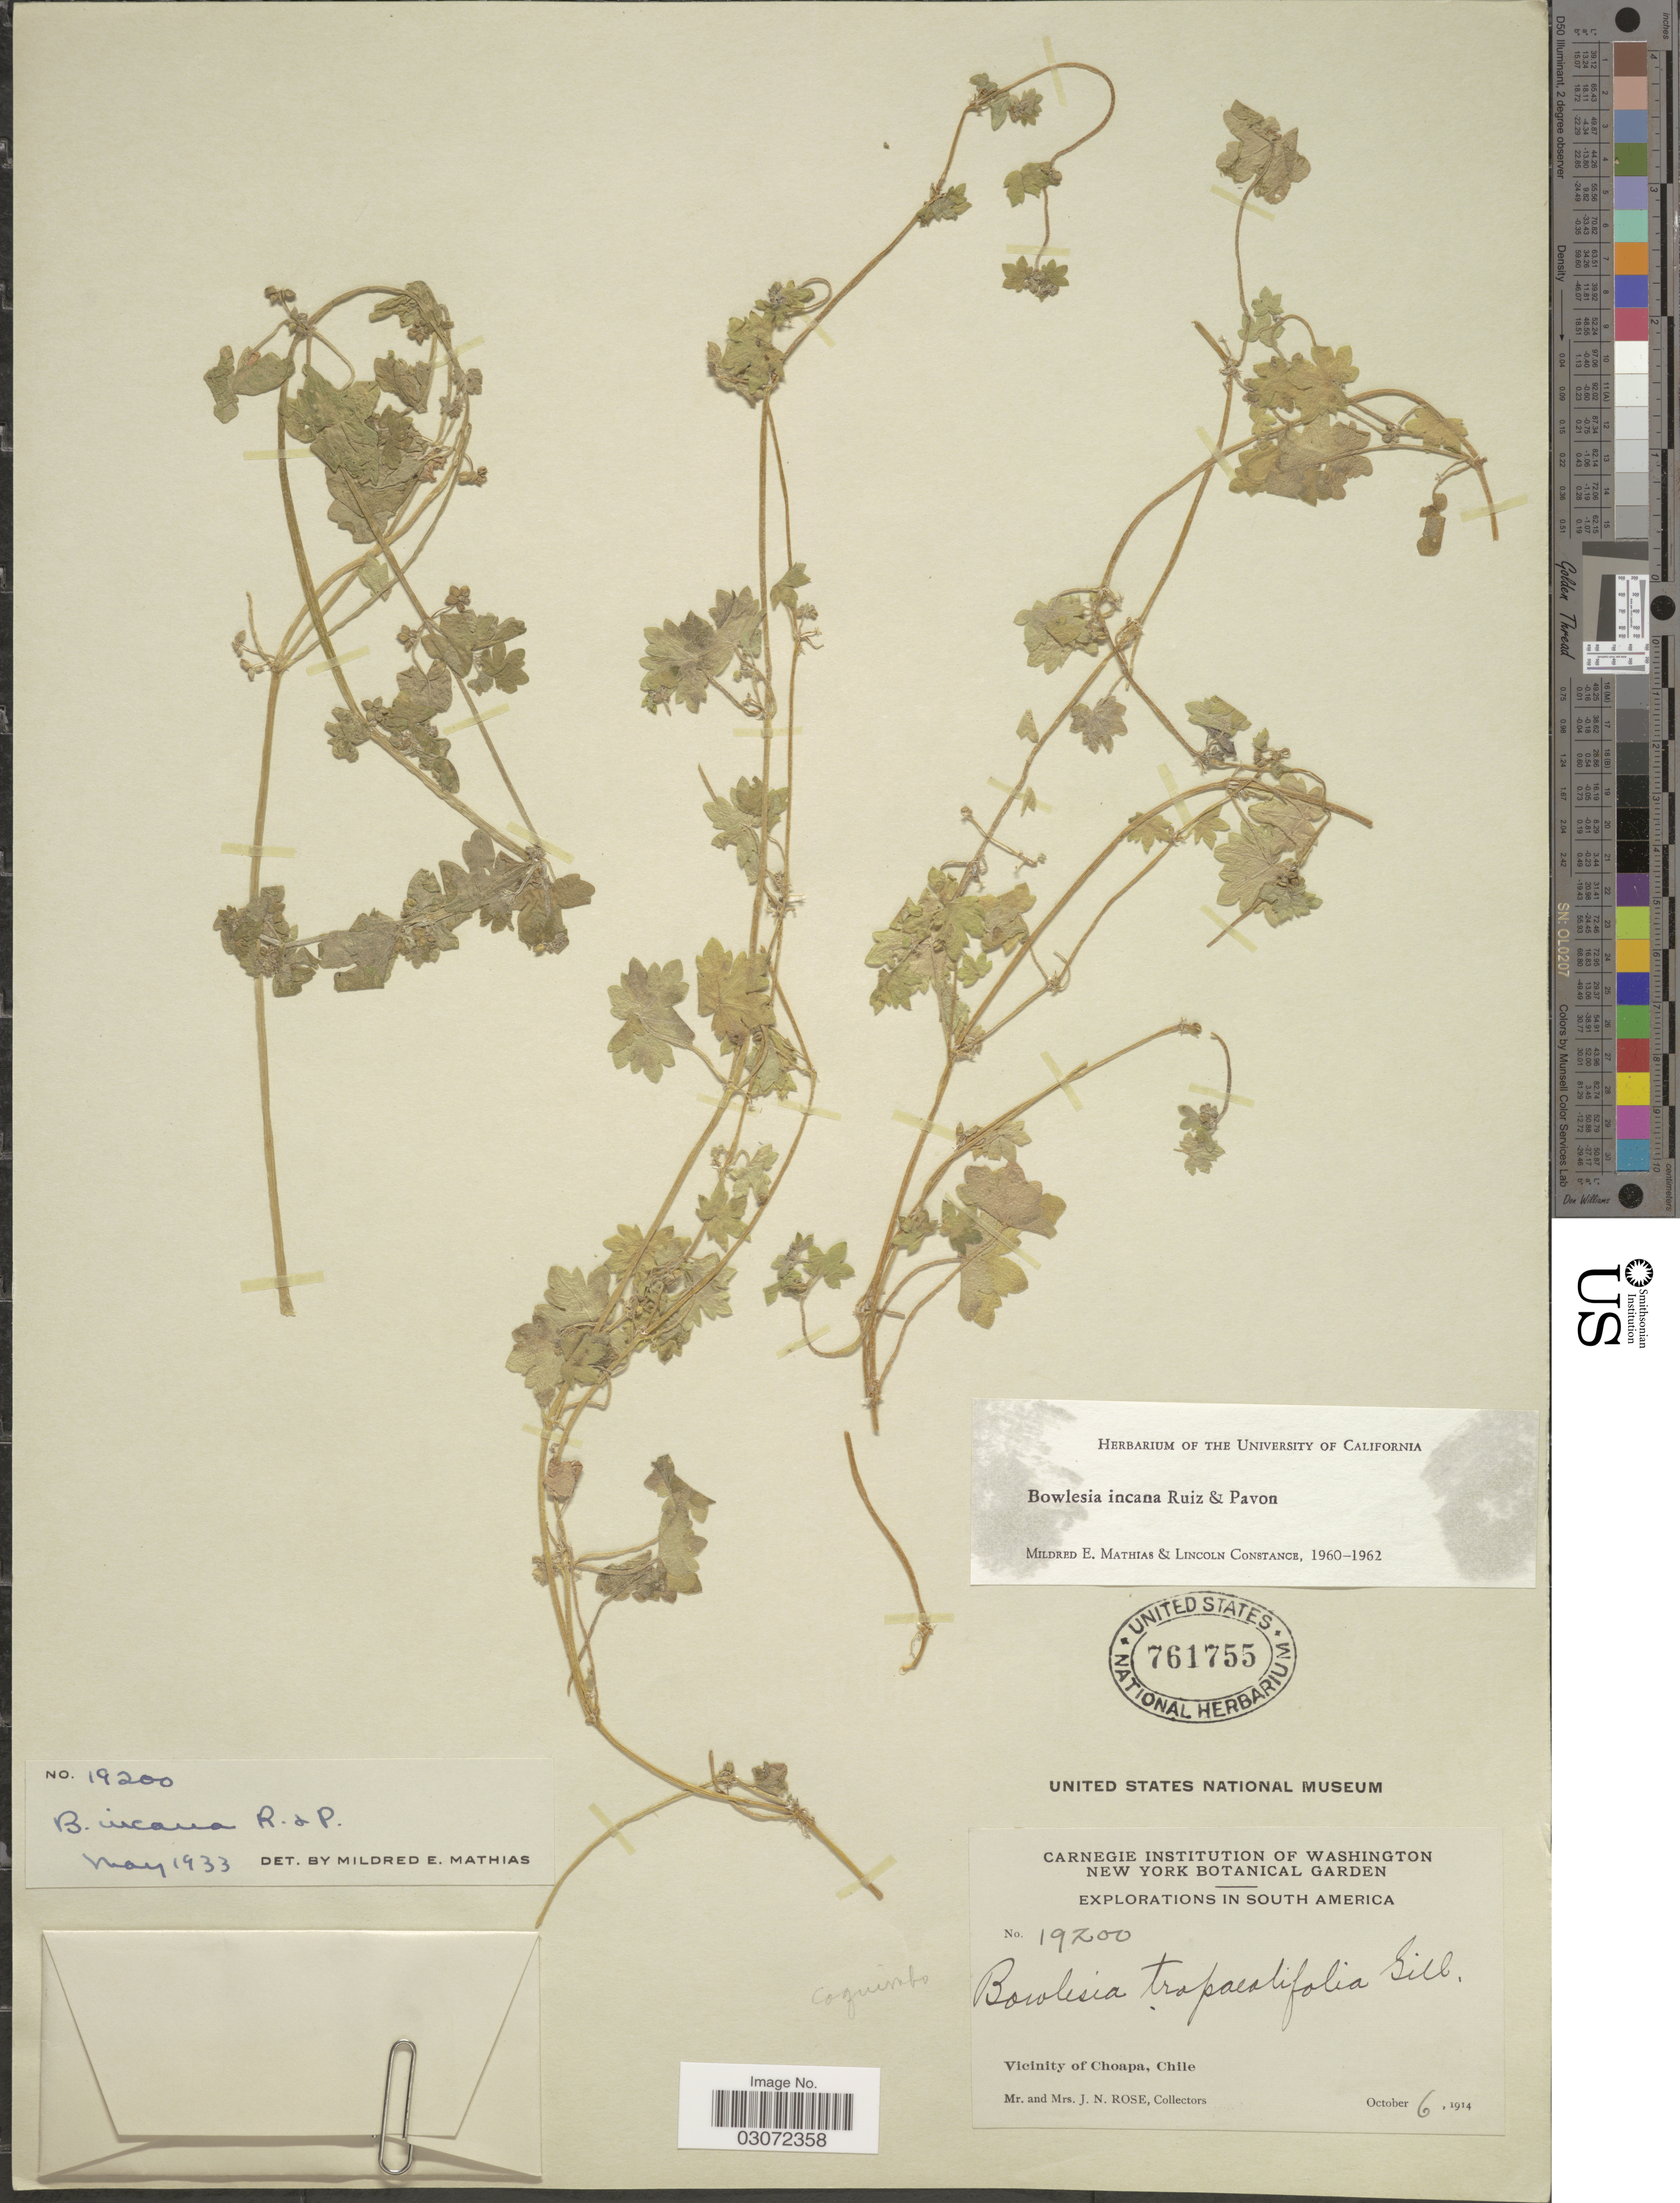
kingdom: Plantae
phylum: Tracheophyta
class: Magnoliopsida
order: Apiales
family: Apiaceae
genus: Bowlesia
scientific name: Bowlesia incana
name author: Ruiz & Pav.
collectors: J. N. Rose & L. B. Rose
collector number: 19200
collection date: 1914-10-06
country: Chile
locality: Vicinity of Choapa.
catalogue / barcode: US 761755